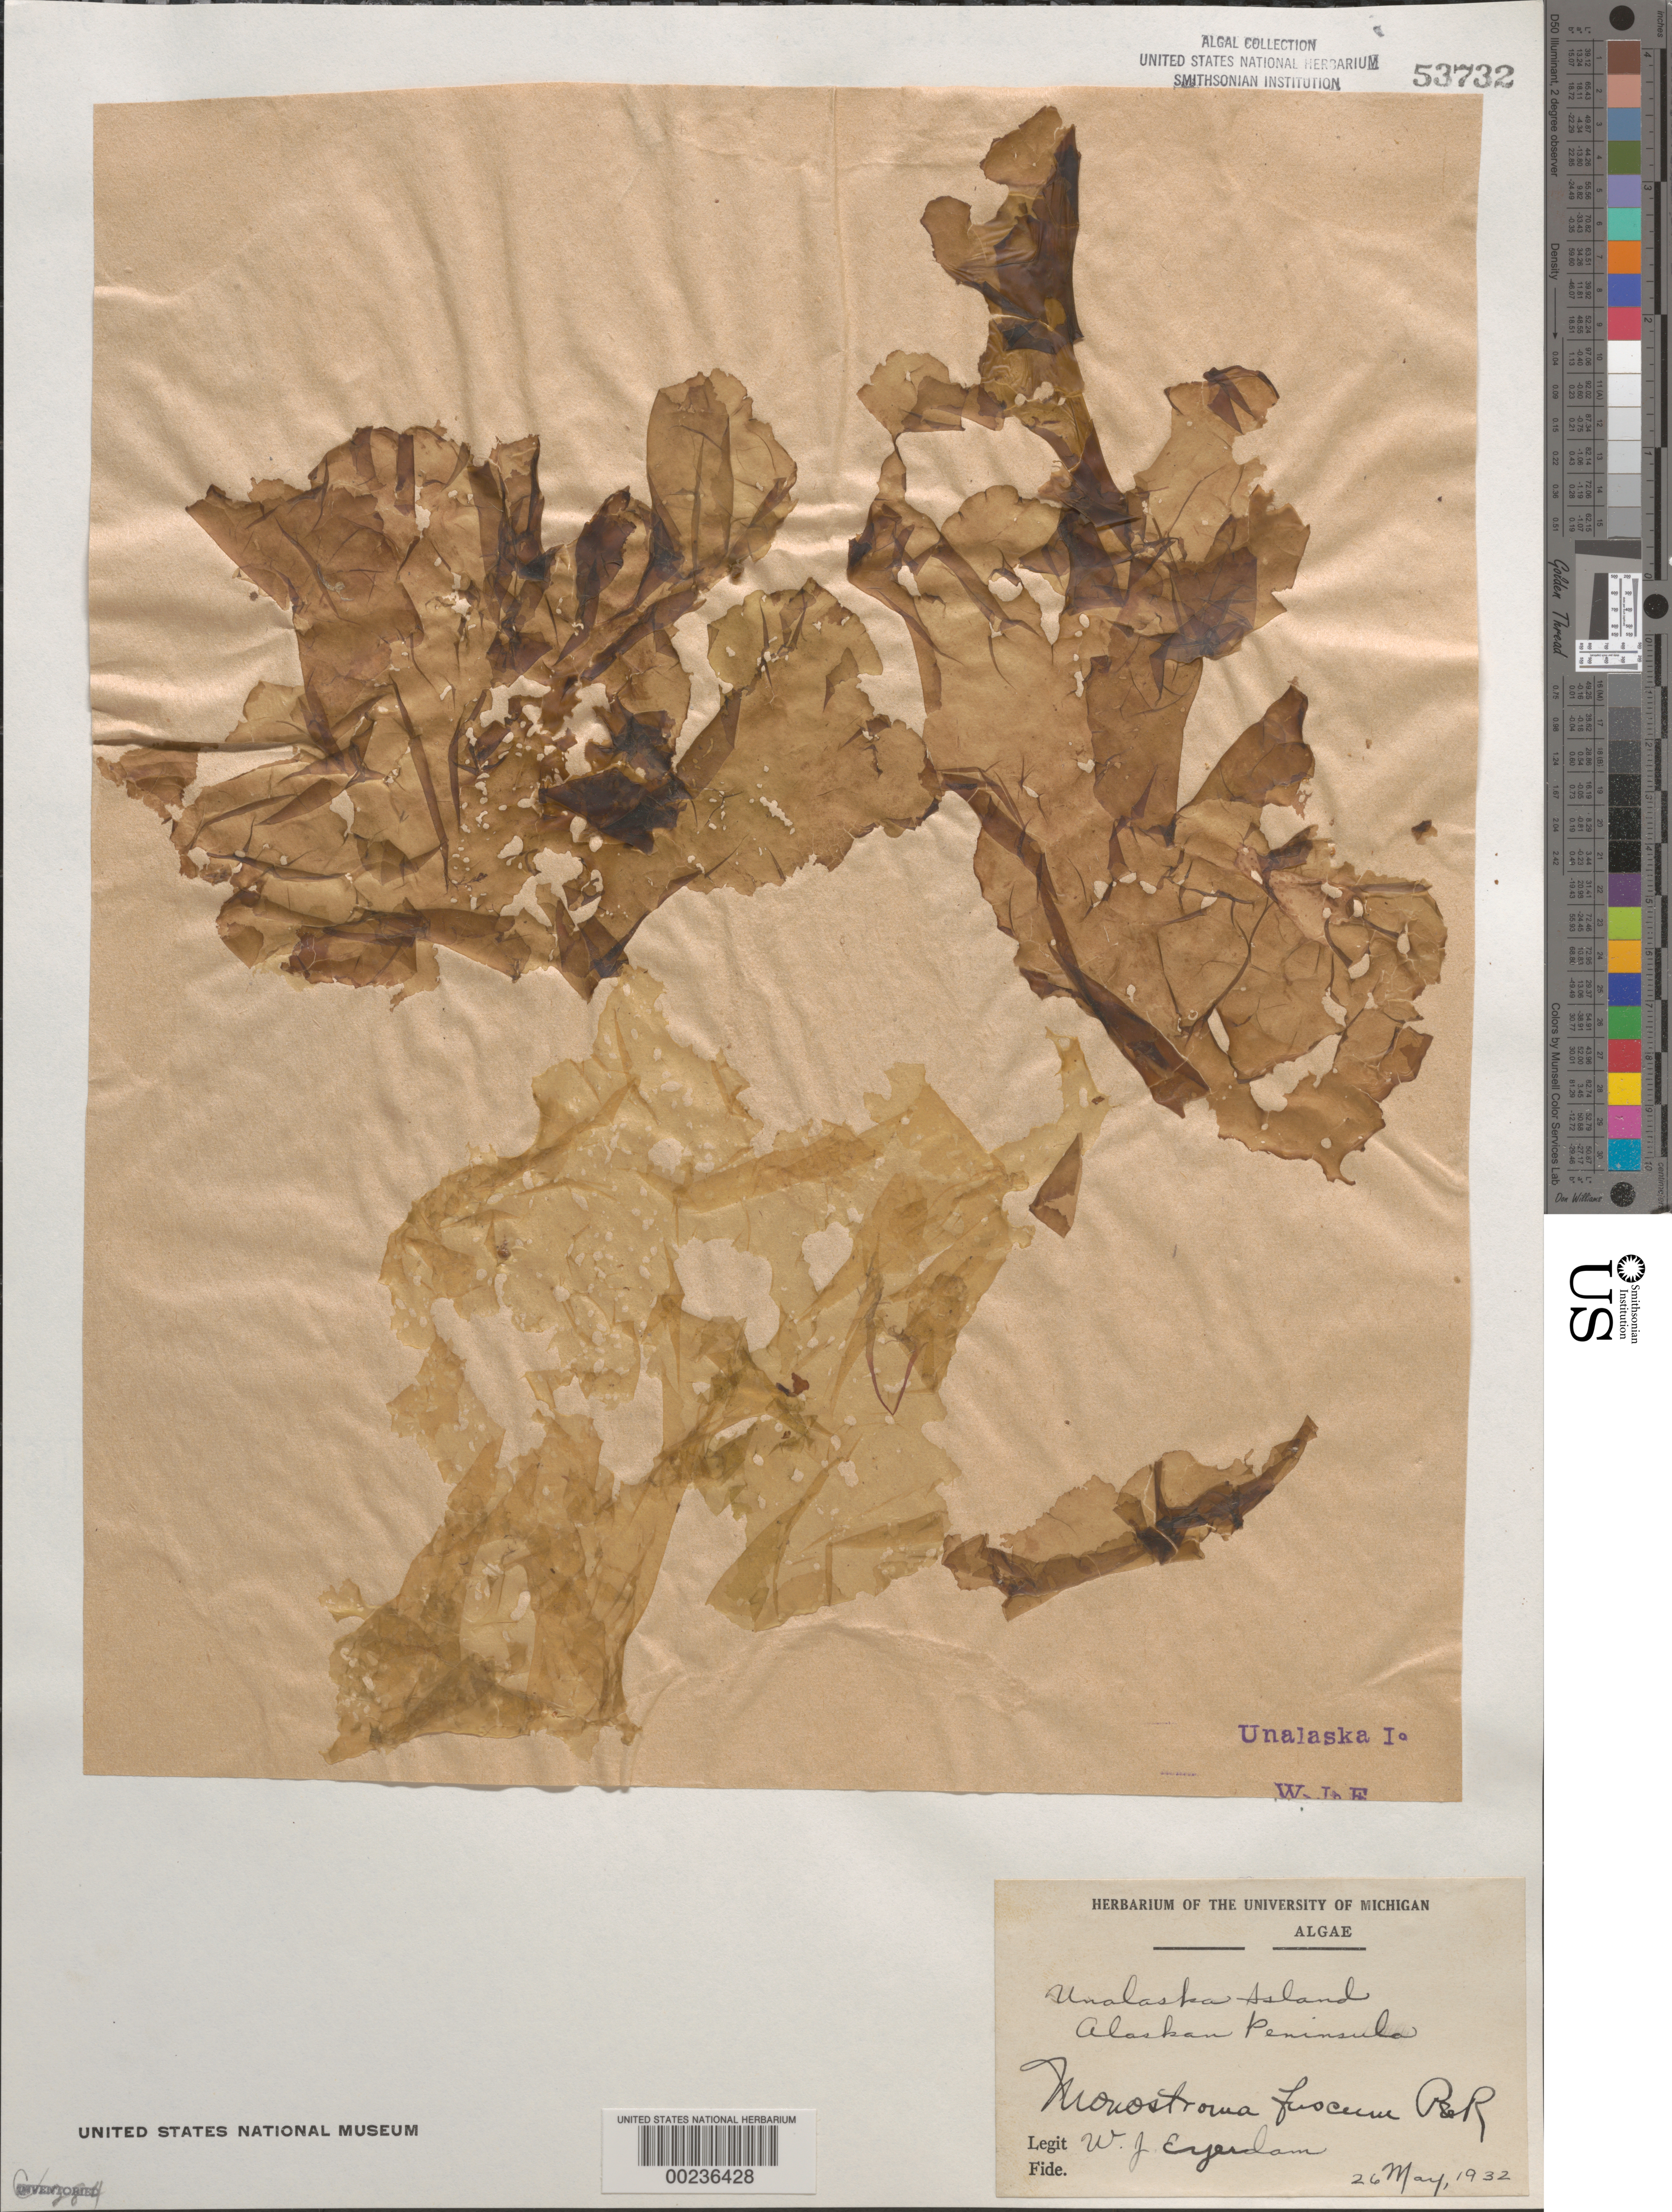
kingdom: Plantae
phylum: Chlorophyta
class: Ulvophyceae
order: Ulvales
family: Ulvaceae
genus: Ulvaria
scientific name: Ulvaria splendens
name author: (Rupr.) K.L.Vinogr.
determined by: Algae name updating Project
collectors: W. J. Eyerdam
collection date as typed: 26 May 1932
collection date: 1932-05-26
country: United States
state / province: Alaska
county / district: Aleutian Islands Division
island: Unalaska Island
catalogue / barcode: US 53732